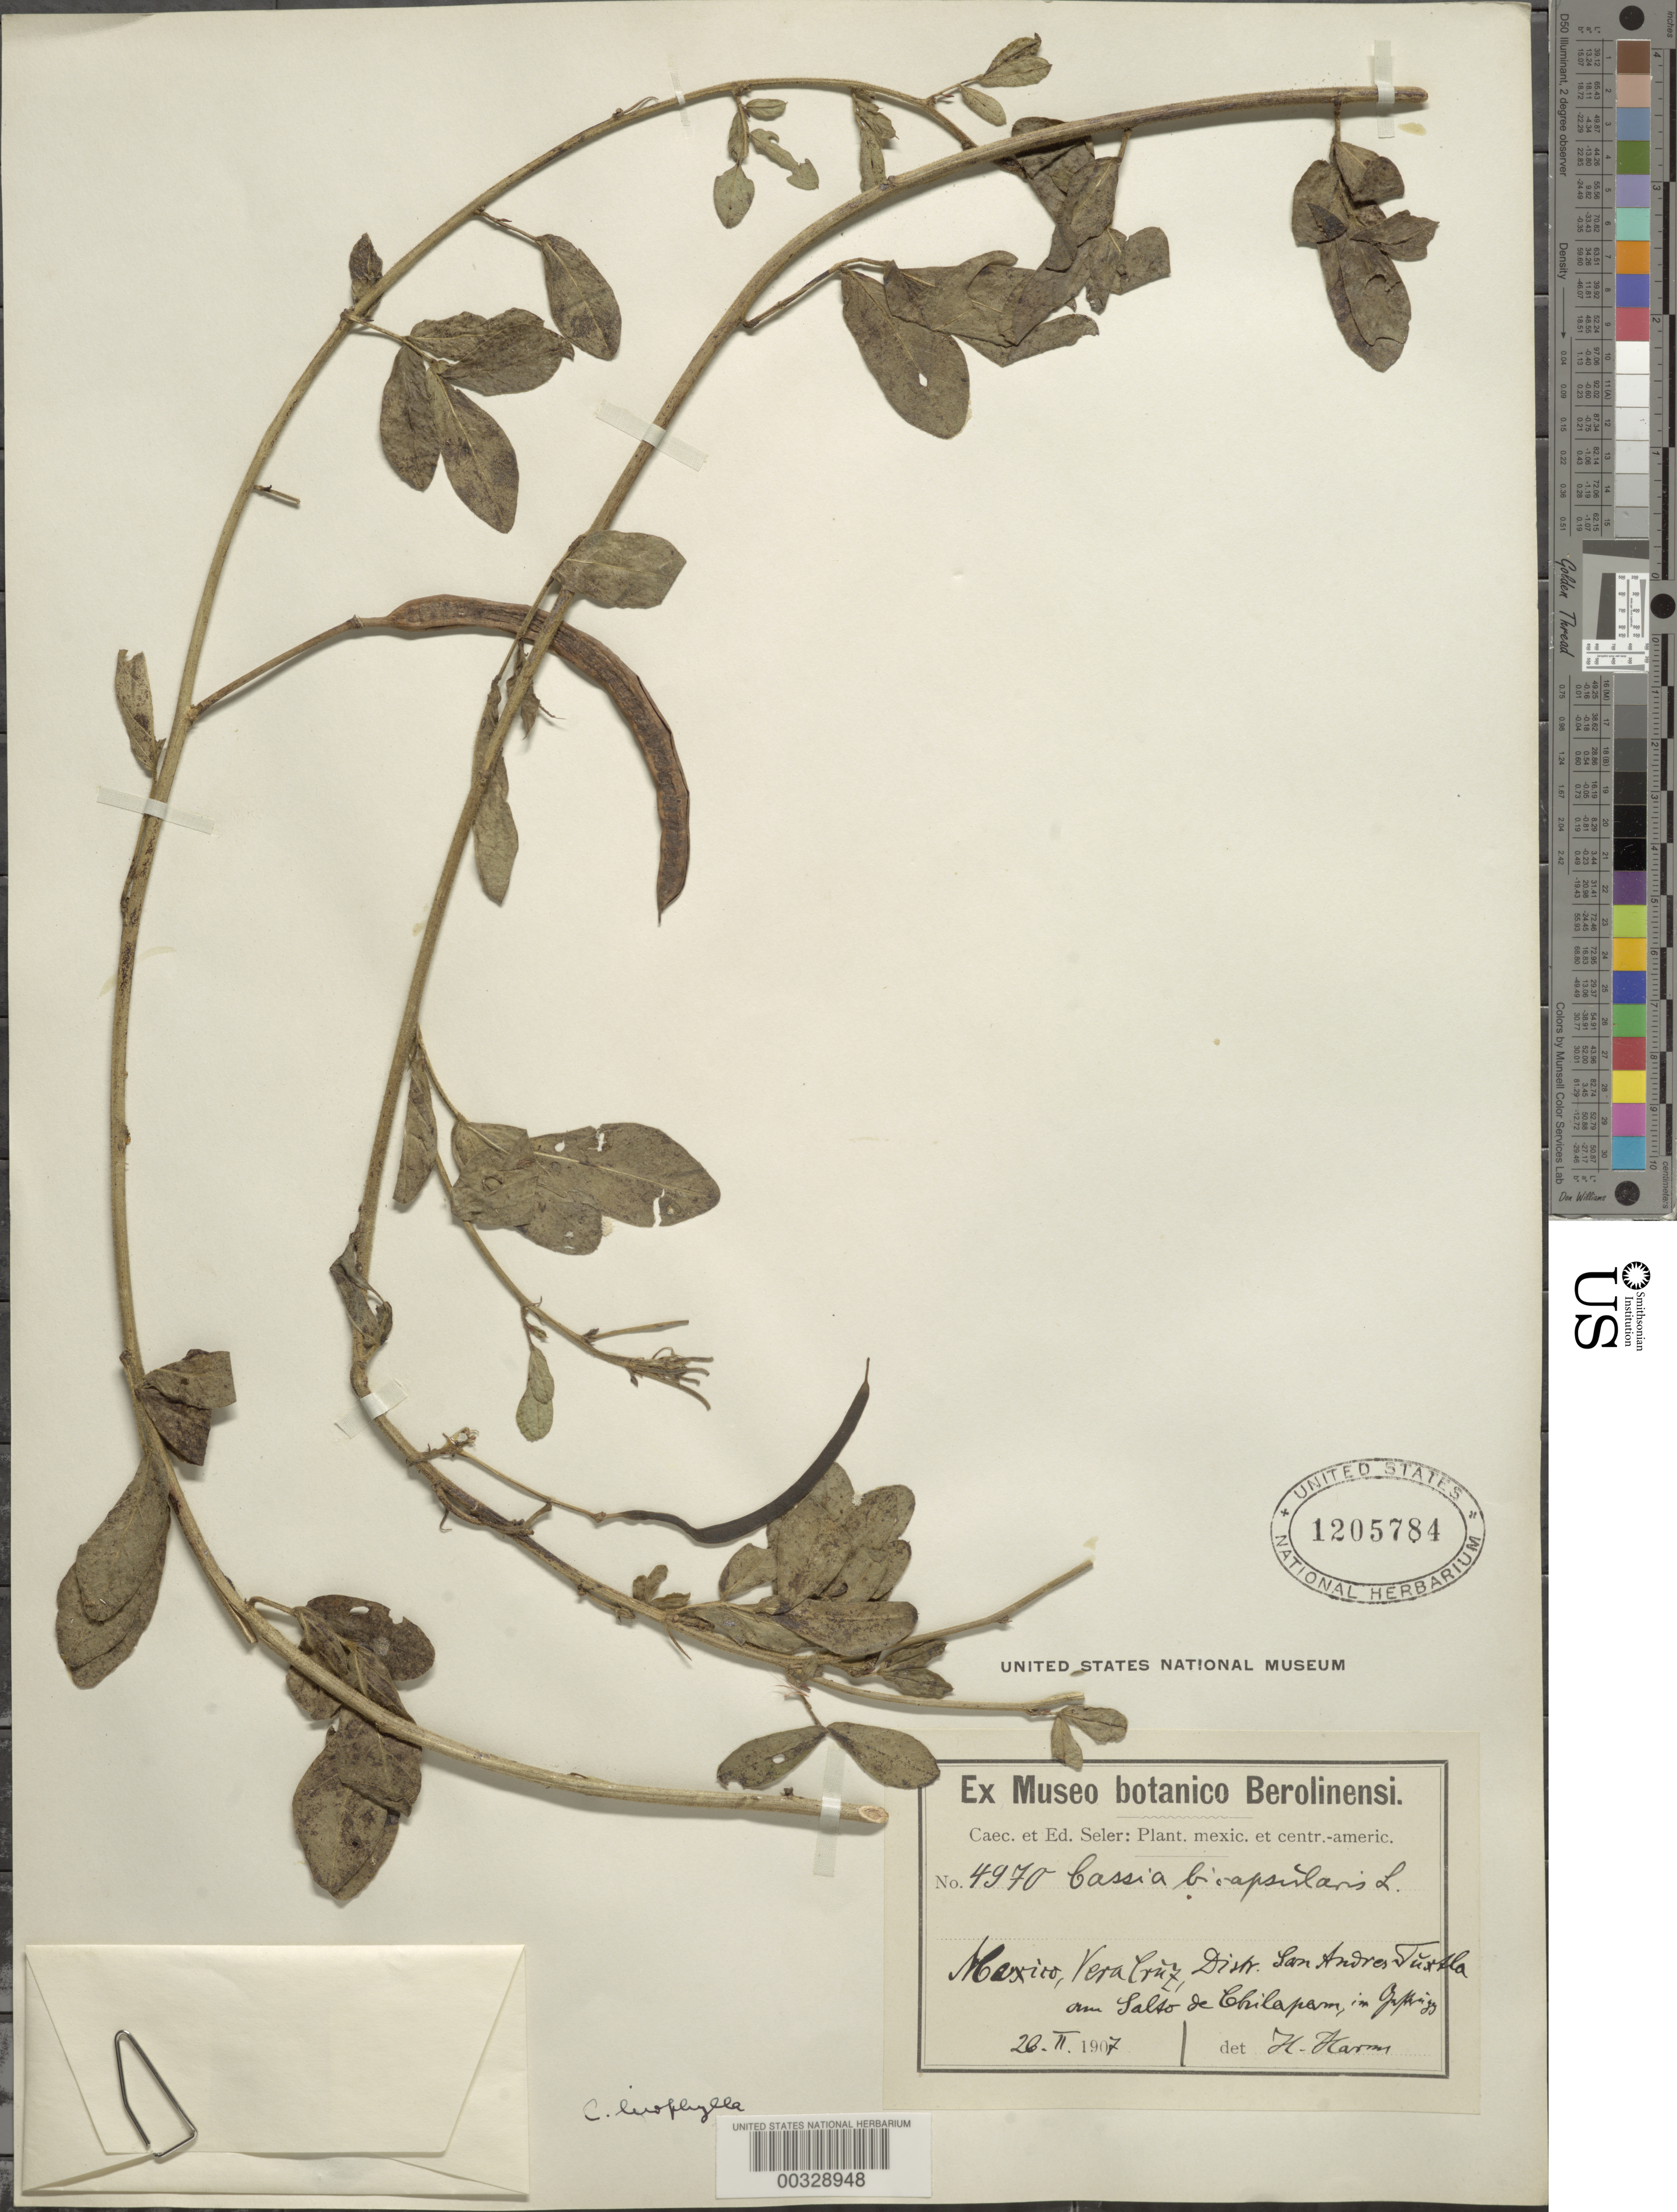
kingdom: Plantae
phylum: Tracheophyta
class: Magnoliopsida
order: Fabales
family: Fabaceae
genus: Senna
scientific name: Senna leiophylla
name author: (Vogel) H.S. Irwin & Barneby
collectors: E. Seler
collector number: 4970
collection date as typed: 20 Feb 1907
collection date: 1907-02-20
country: Mexico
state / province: Veracruz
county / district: San Andrés Tuxtla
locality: Salto de chilapan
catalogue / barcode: US 1205784